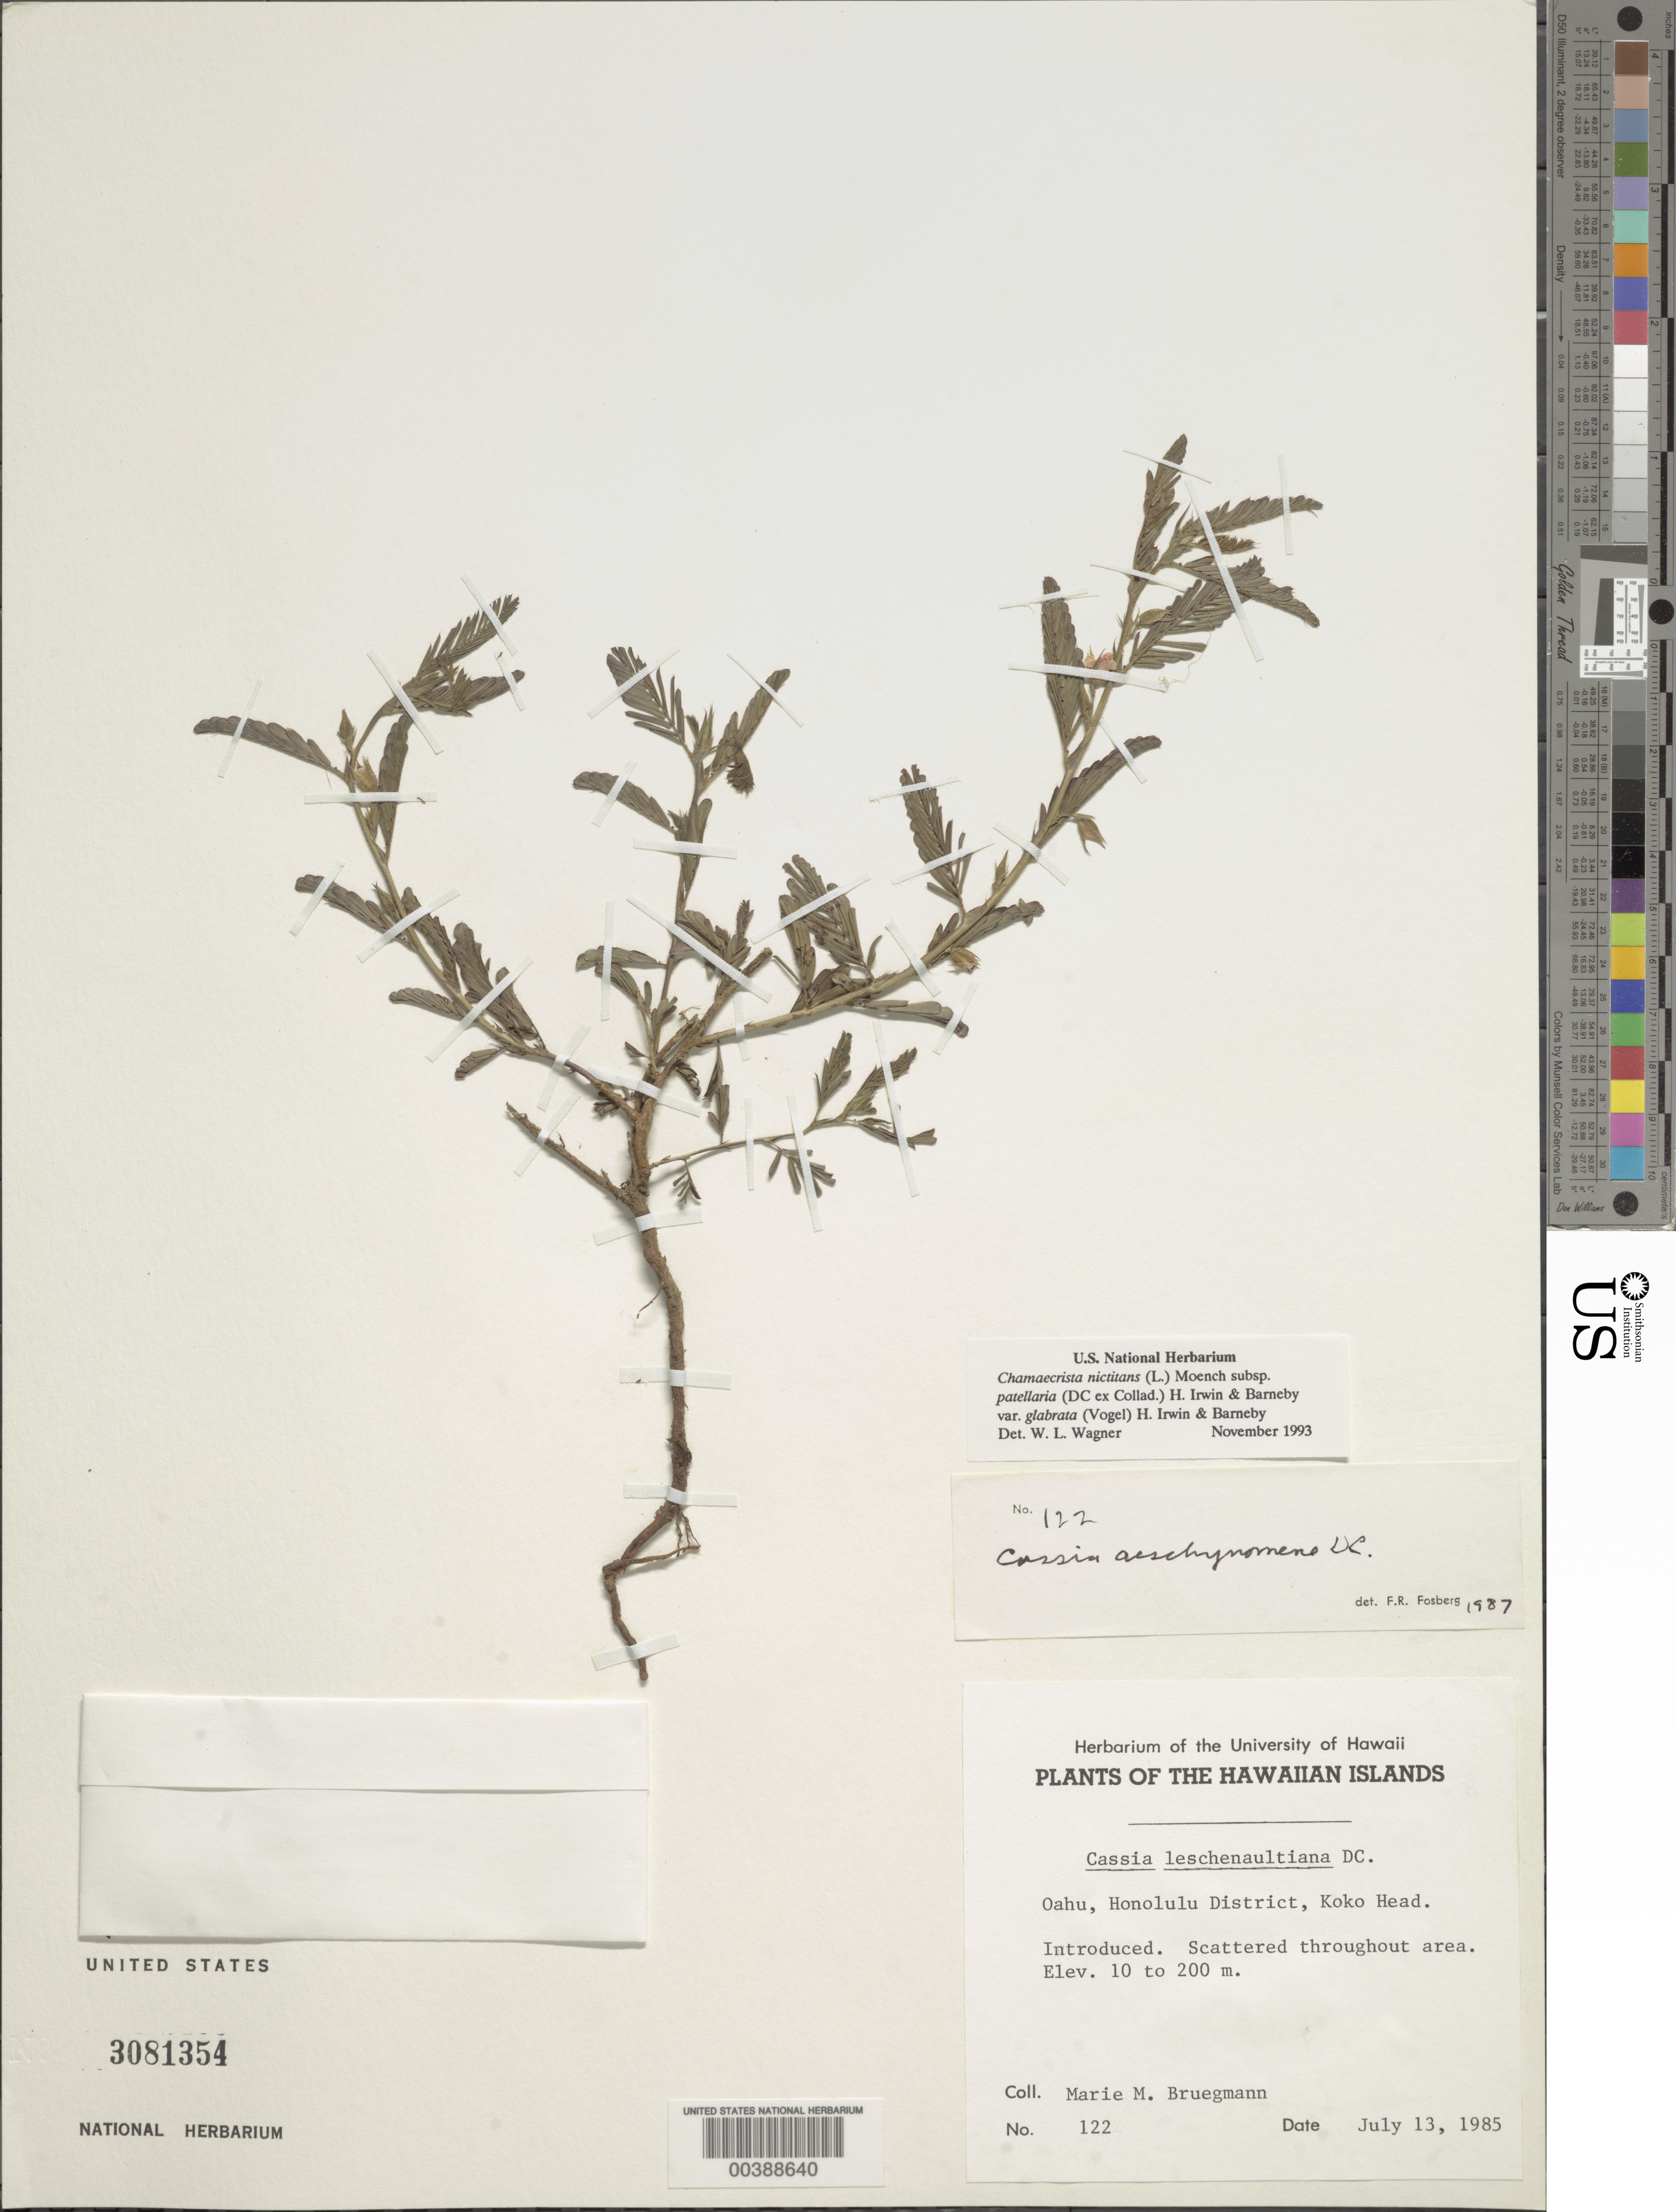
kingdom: Plantae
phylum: Tracheophyta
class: Magnoliopsida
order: Fabales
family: Fabaceae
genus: Chamaecrista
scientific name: Chamaecrista nictitans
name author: (L.) Moench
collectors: M. Bruegmann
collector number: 122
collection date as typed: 13 Jul 1985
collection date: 1985-07-13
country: United States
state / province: Hawaii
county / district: Honolulu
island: Oahu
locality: Koko head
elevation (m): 10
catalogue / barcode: US 3081354